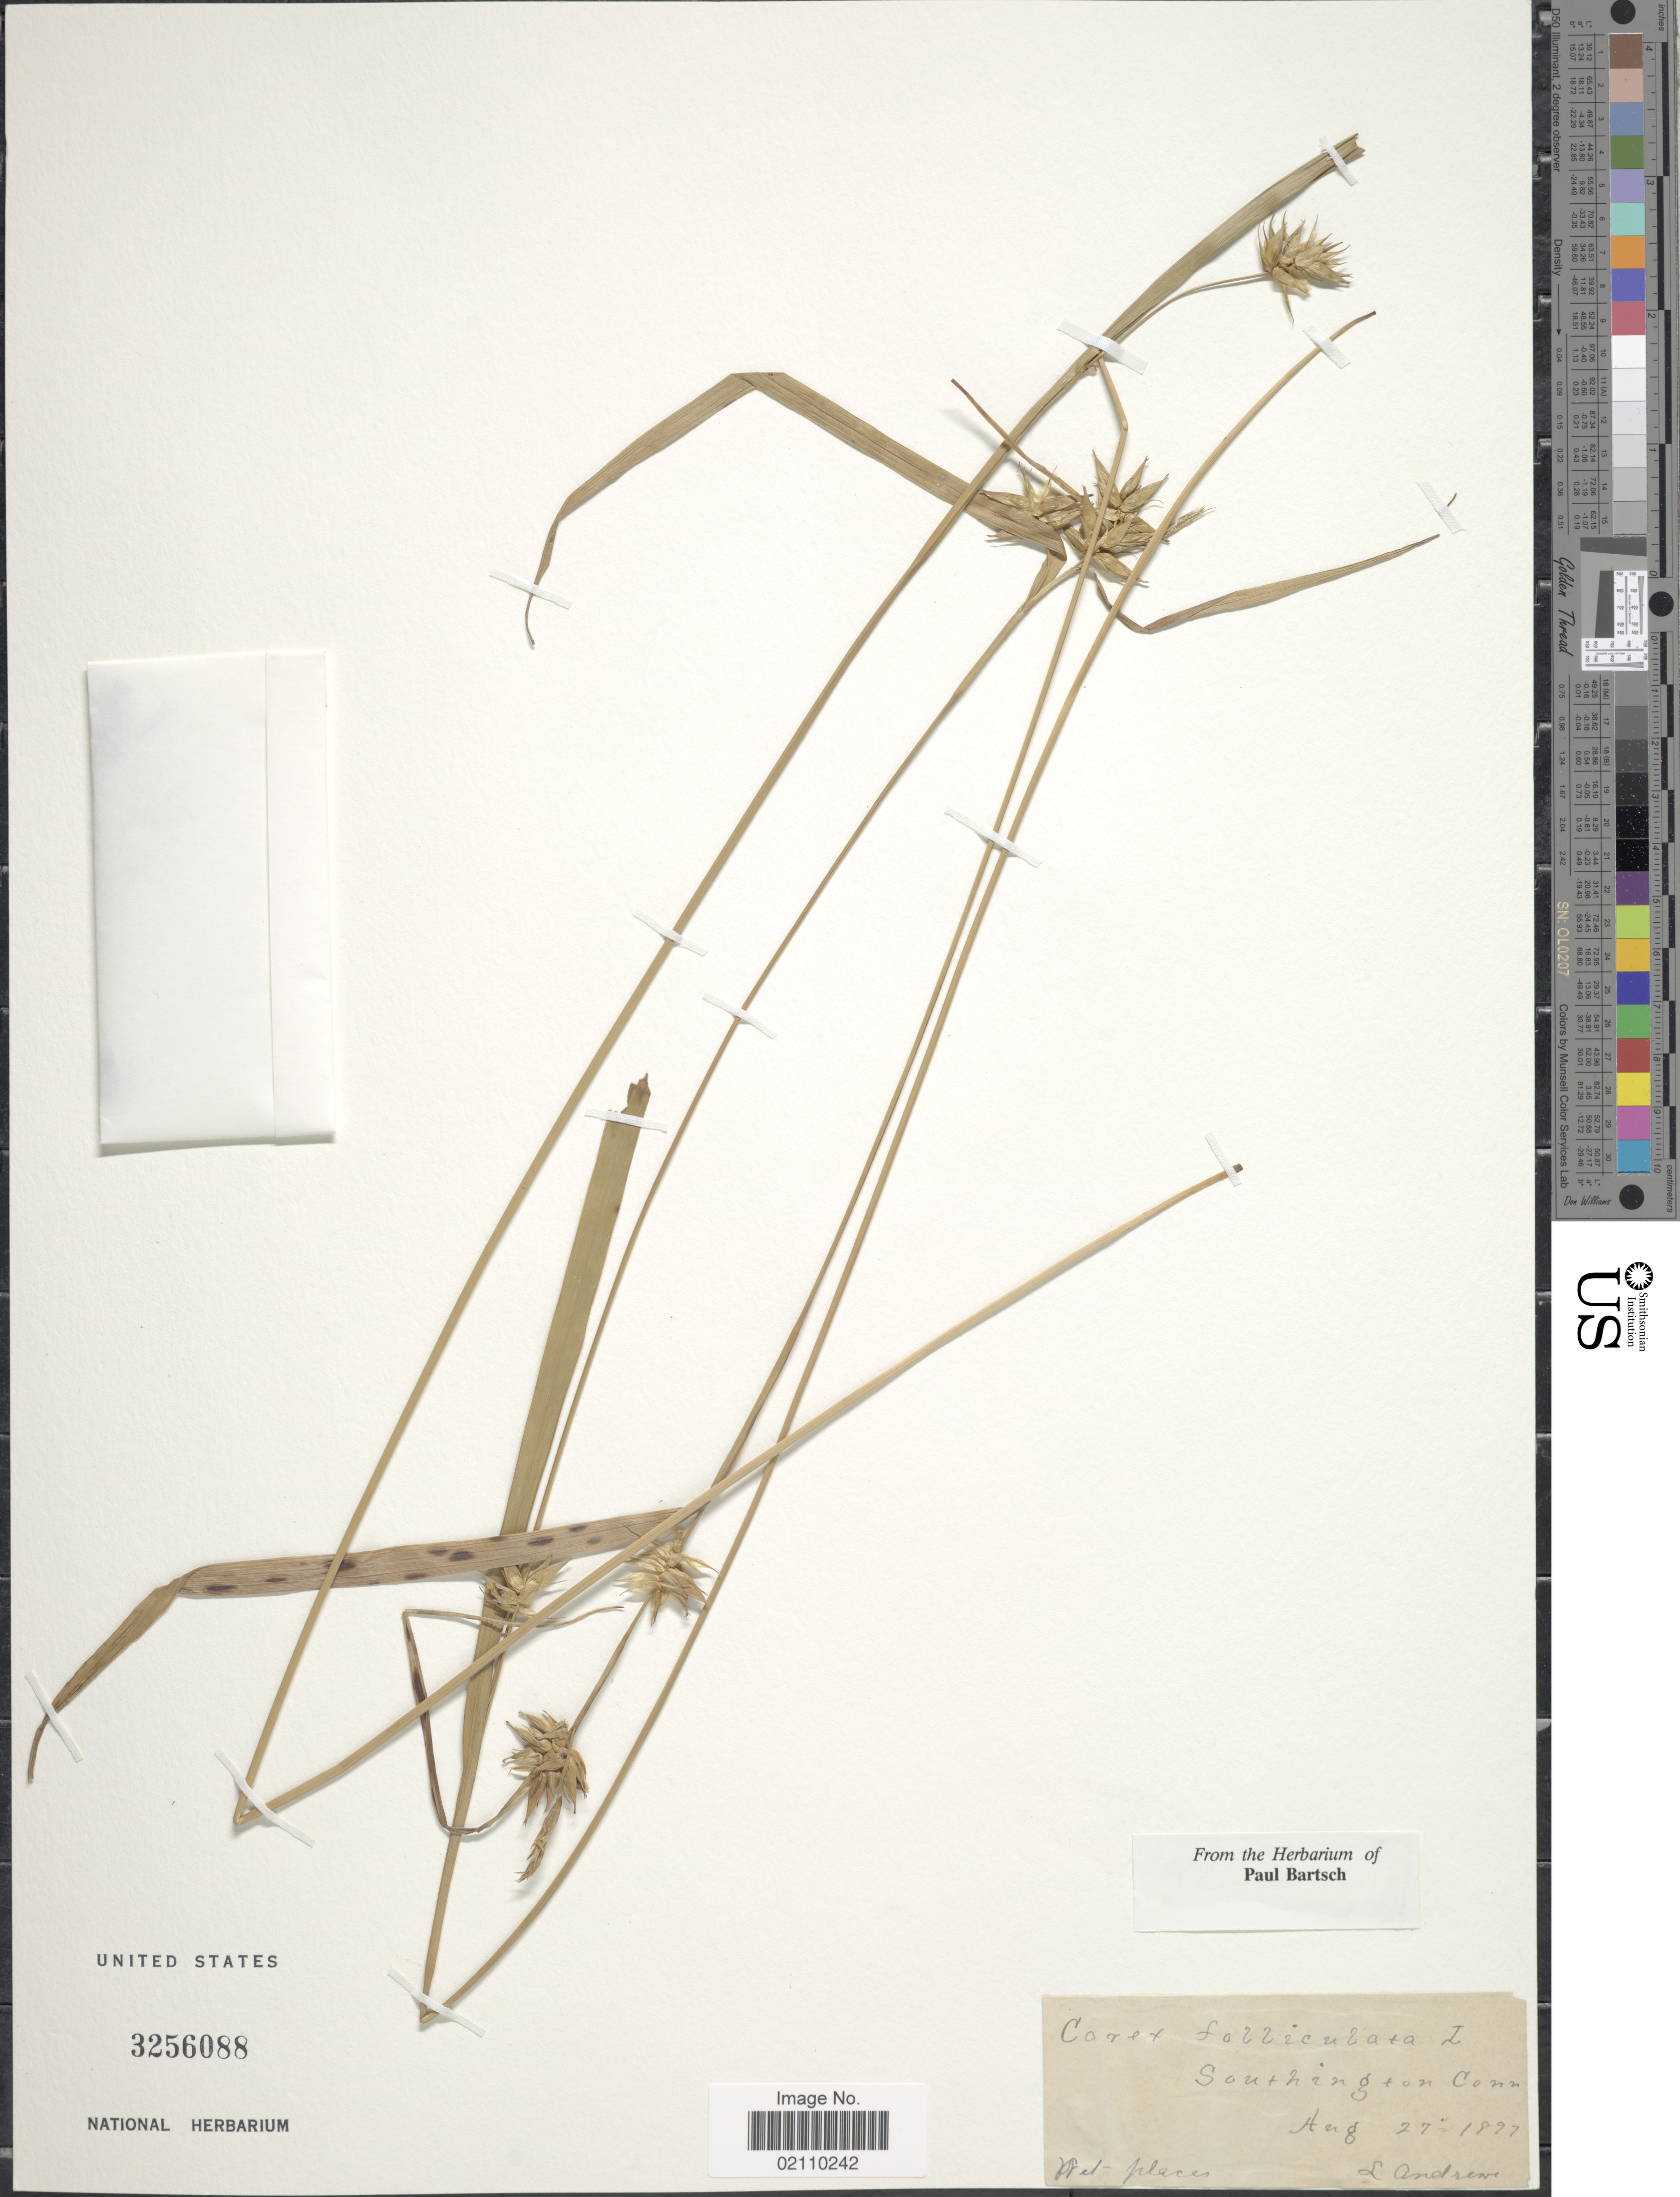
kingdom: Plantae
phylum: Tracheophyta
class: Liliopsida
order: Poales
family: Cyperaceae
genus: Carex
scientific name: Carex folliculata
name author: L.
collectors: L. Andrews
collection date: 1897-08-27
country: United States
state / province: Connecticut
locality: Southington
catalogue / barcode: US 3256088